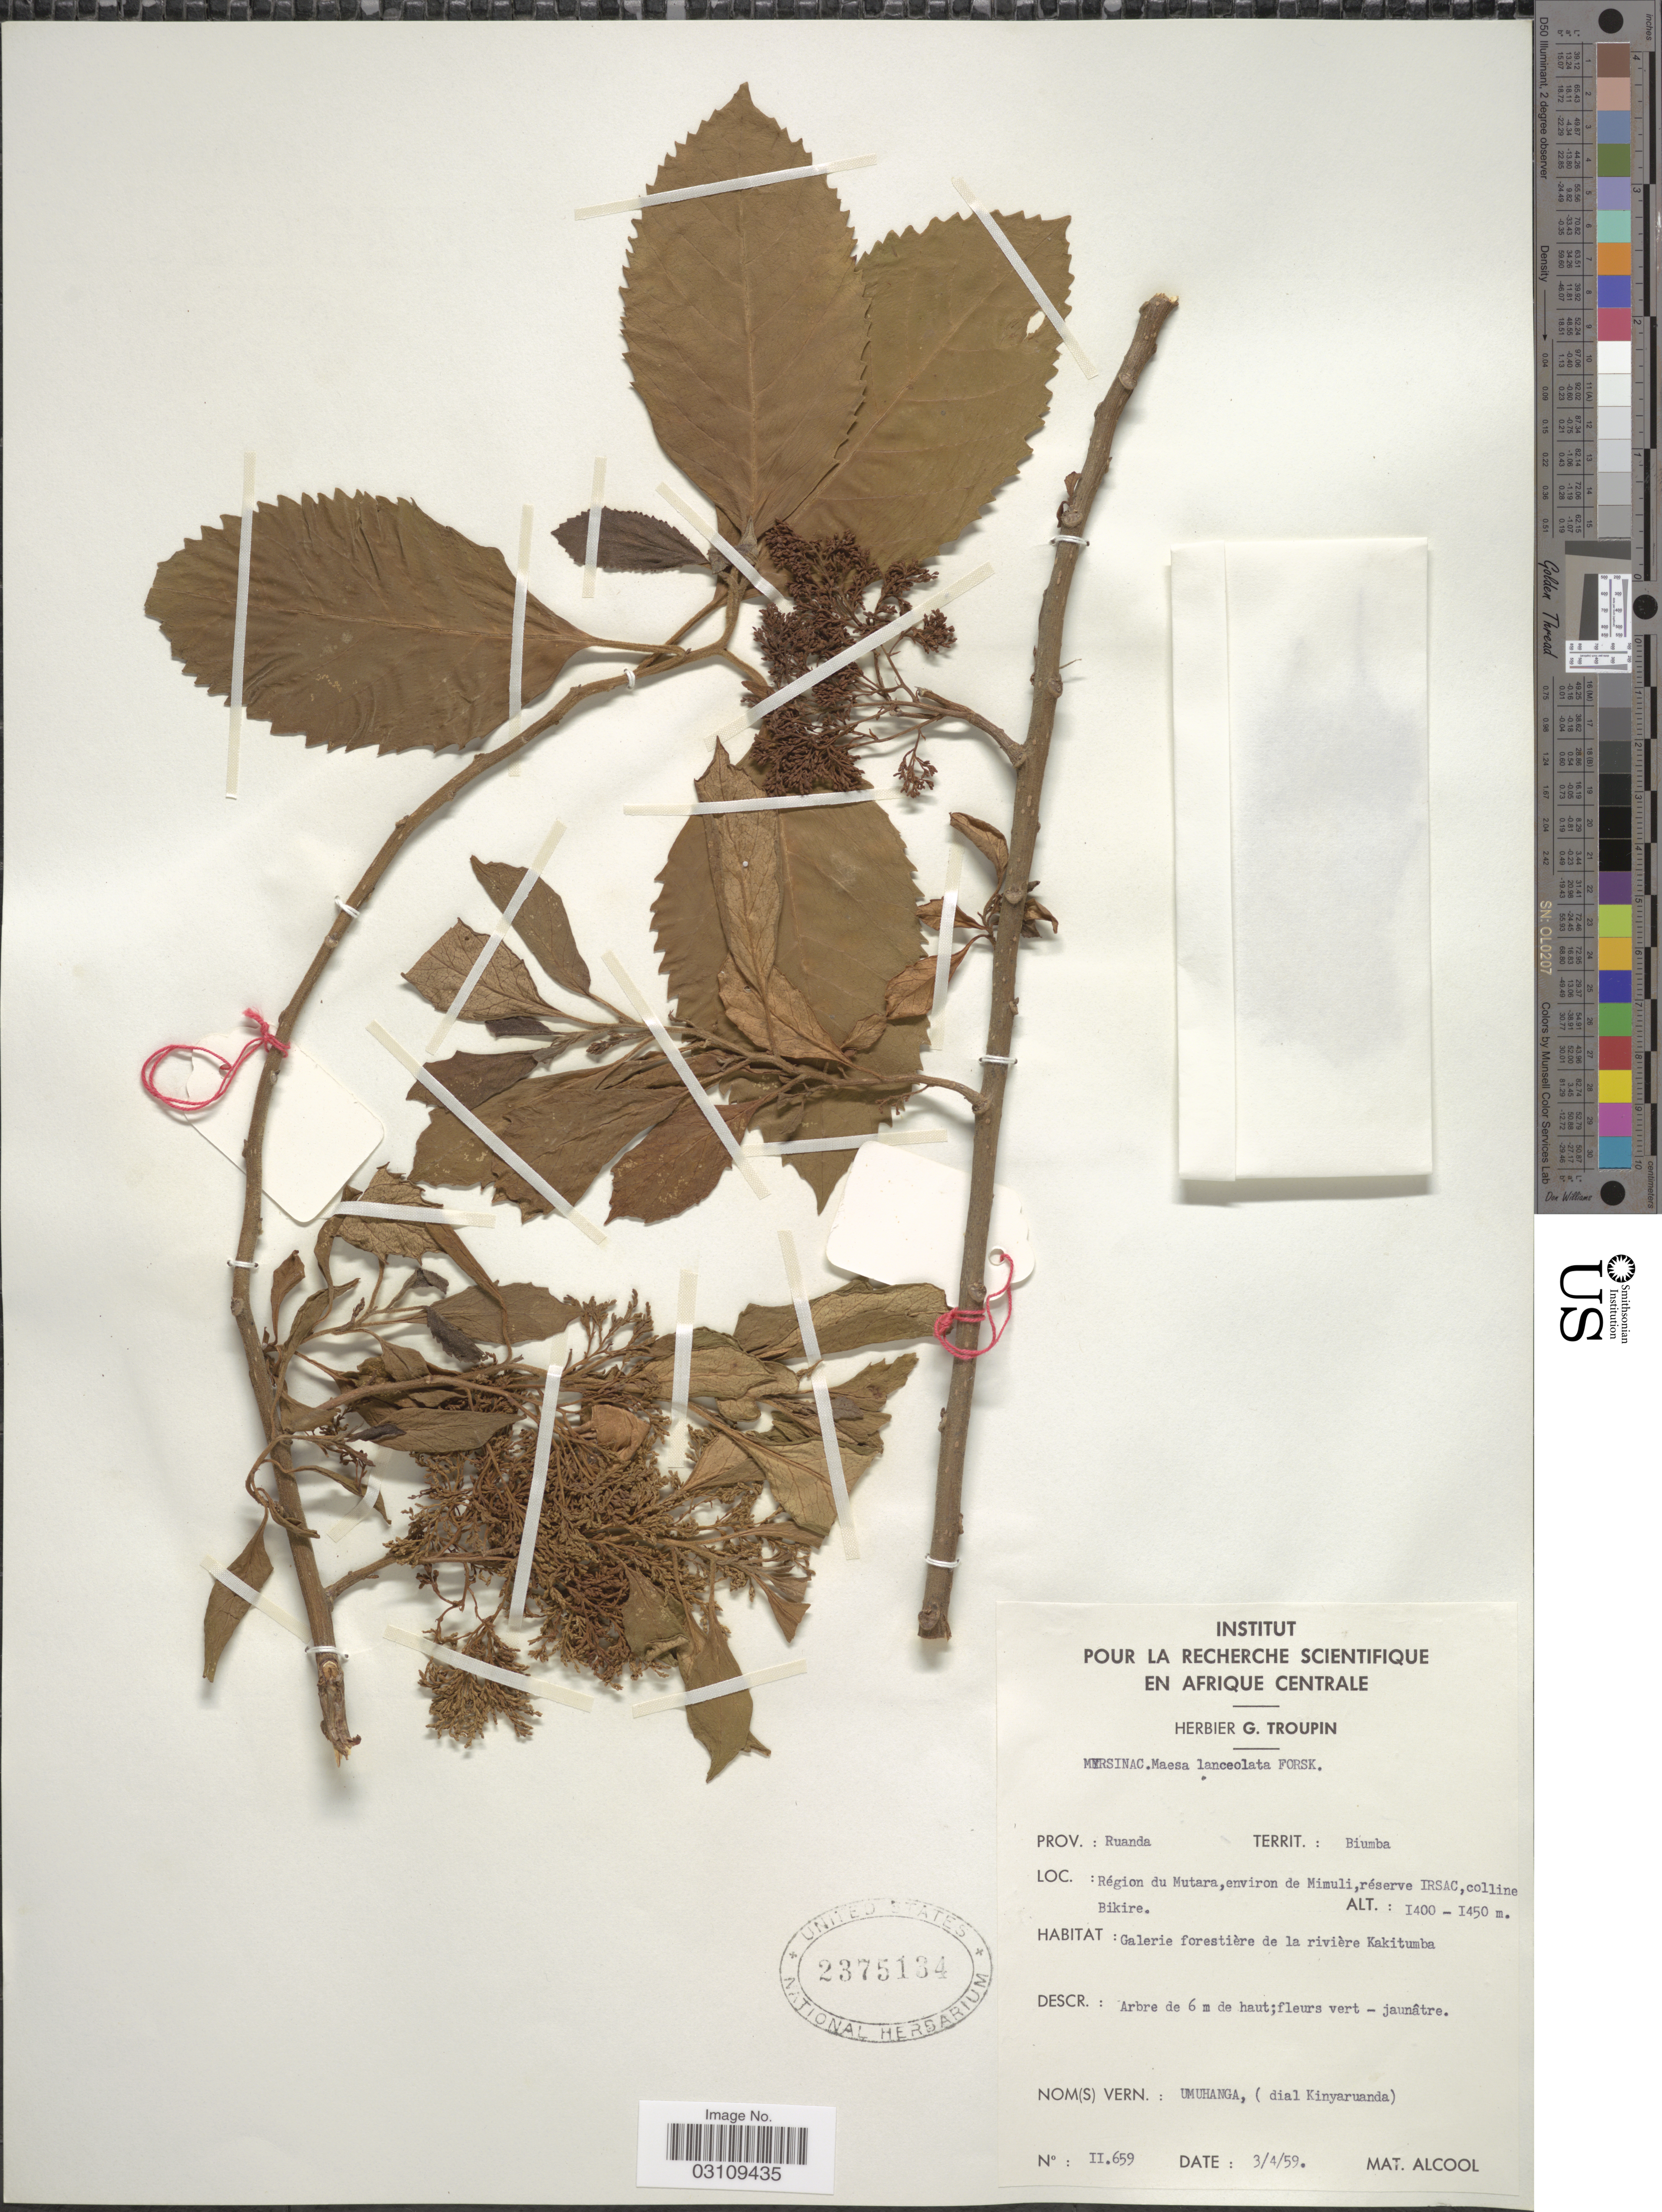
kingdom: Plantae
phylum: Tracheophyta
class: Magnoliopsida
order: Ericales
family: Primulaceae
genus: Maesa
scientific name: Maesa lanceolata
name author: Forssk.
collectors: ex herb. G. Troupin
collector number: II659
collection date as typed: Transcribed d/m/y: 3/4/59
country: Rwanda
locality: Prov.: Ruanda, Territ.: Biumba, Région du Mutara, environ de Mimuli, réserve IRSAC, colline Bikire. Galerie forestière de la rivière Kakitumba.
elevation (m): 1400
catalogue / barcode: US 2375134